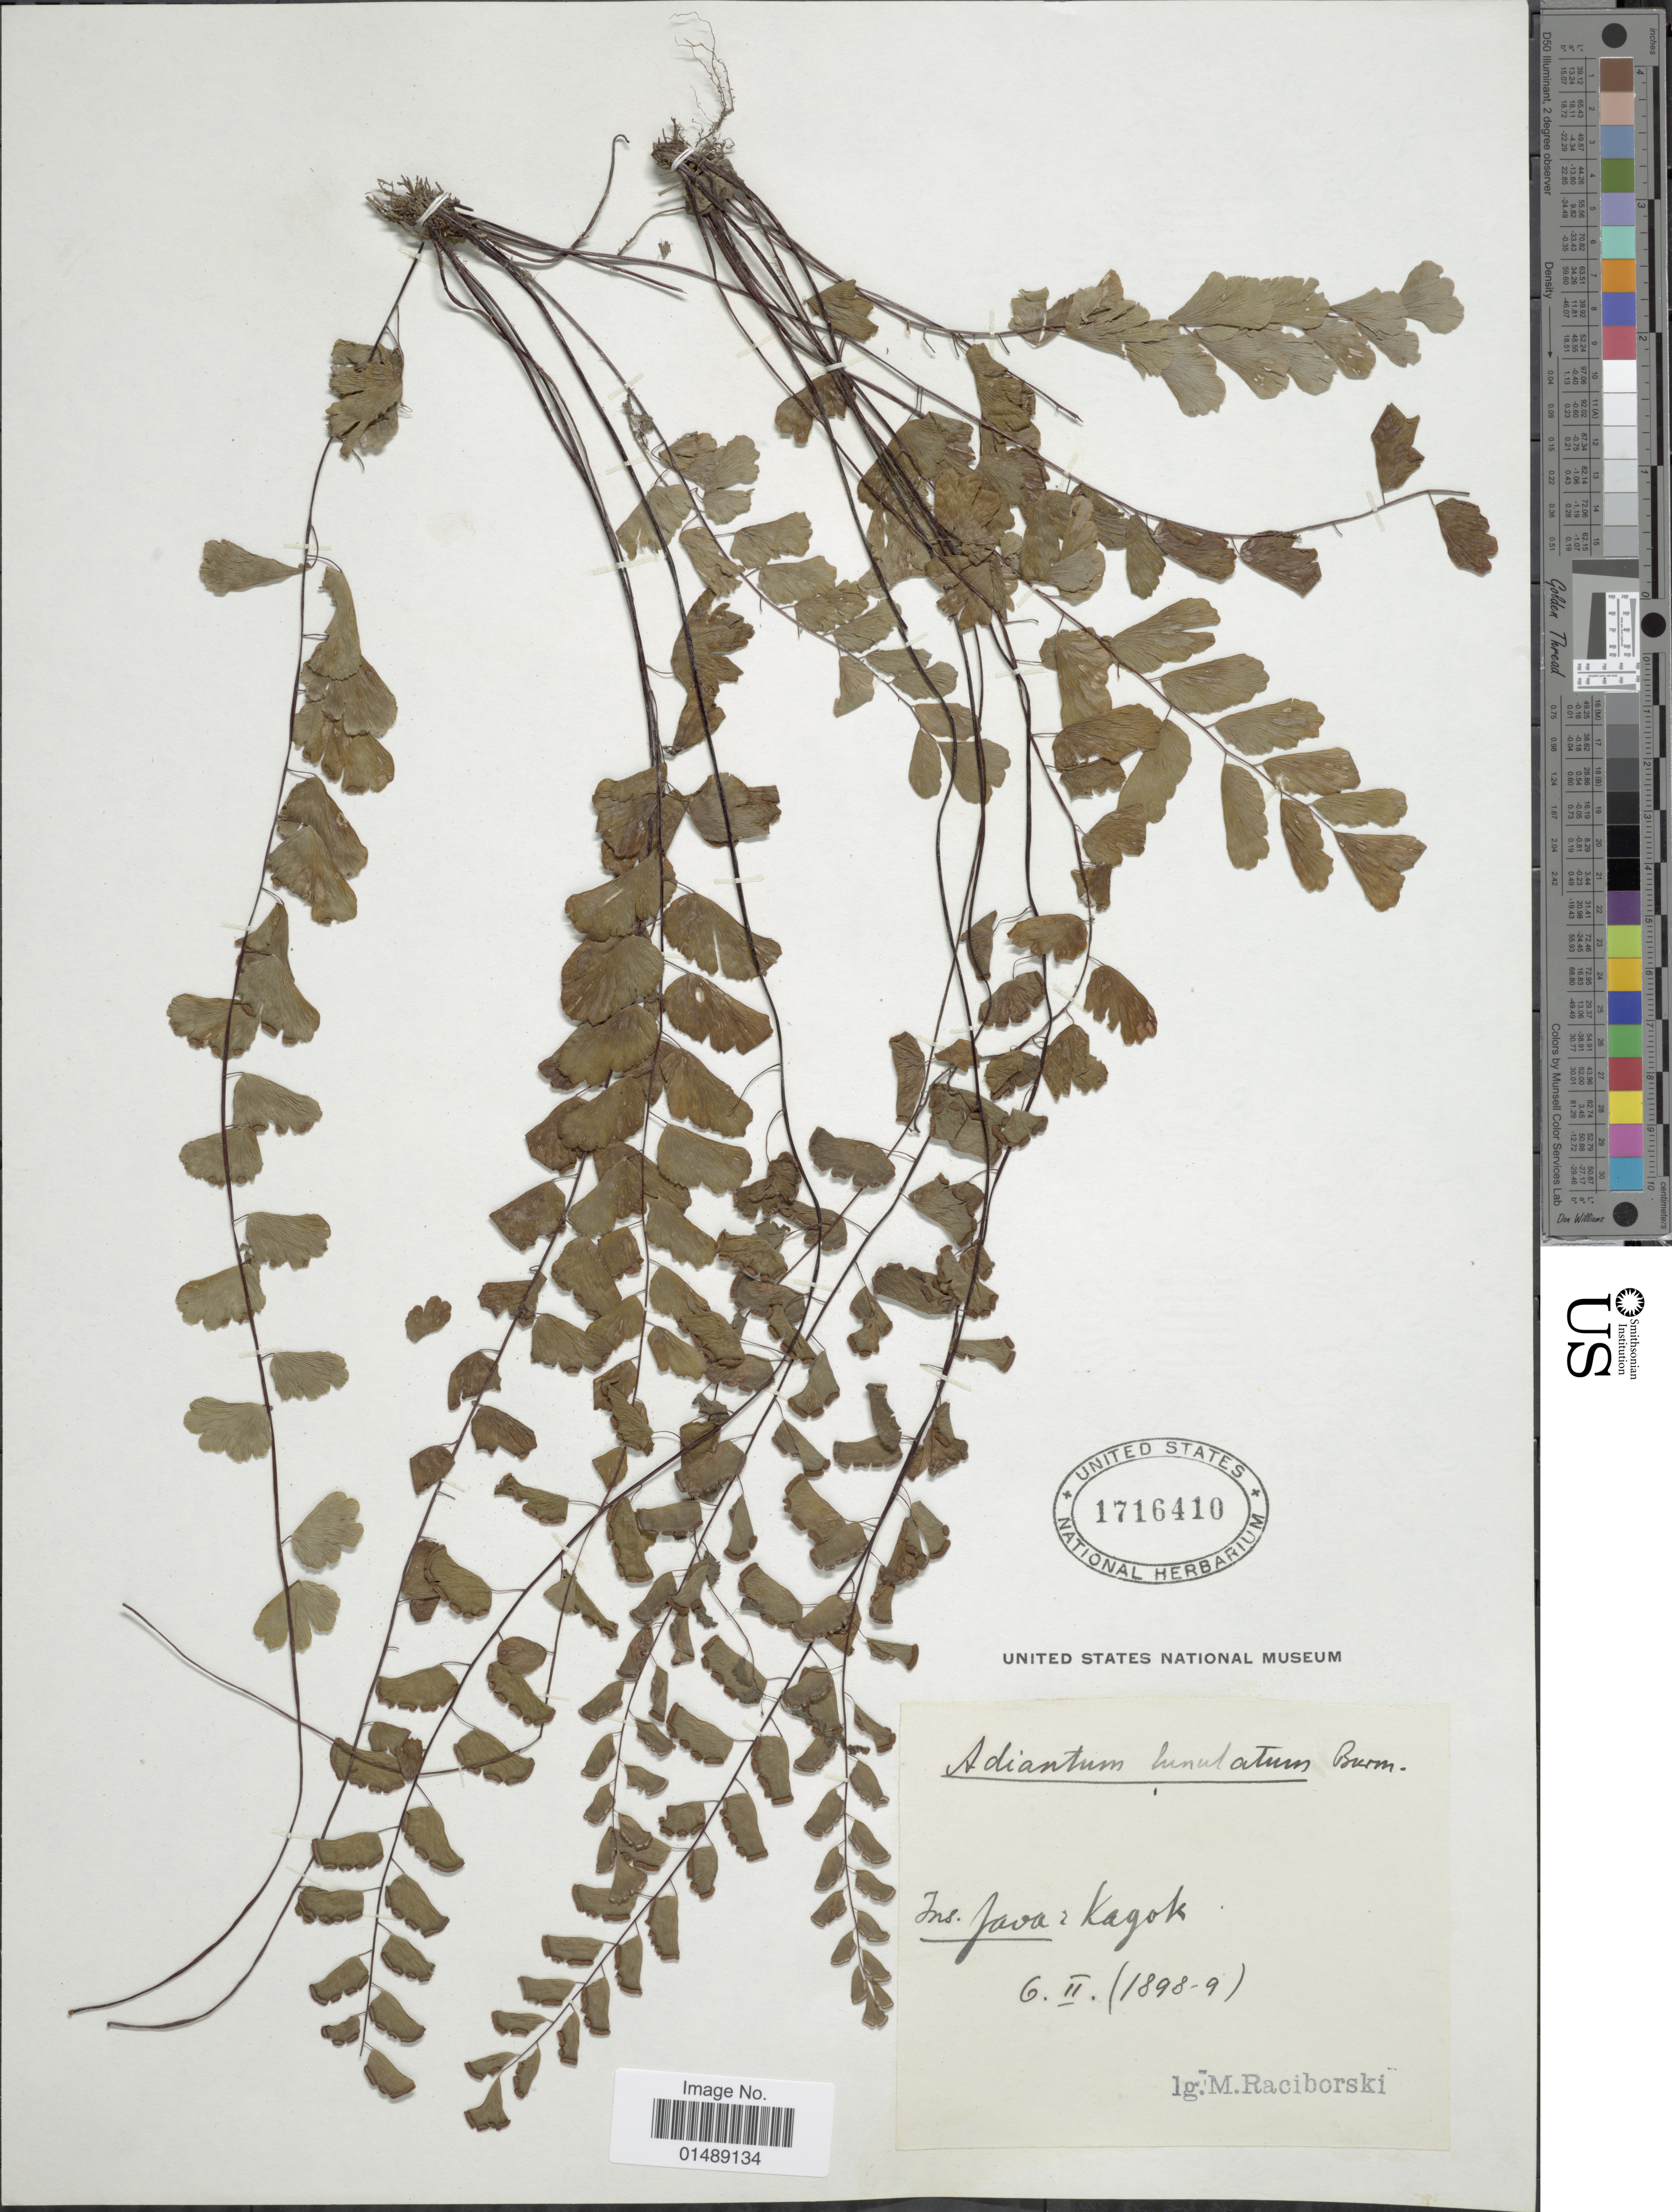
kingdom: Plantae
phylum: Tracheophyta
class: Polypodiopsida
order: Polypodiales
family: Pteridaceae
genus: Adiantum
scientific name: Adiantum philippense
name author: L.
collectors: M. Raciborski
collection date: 1898-02-06/1899-02-06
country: Indonesia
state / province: Java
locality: Java: Kagok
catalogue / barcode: US 1716410